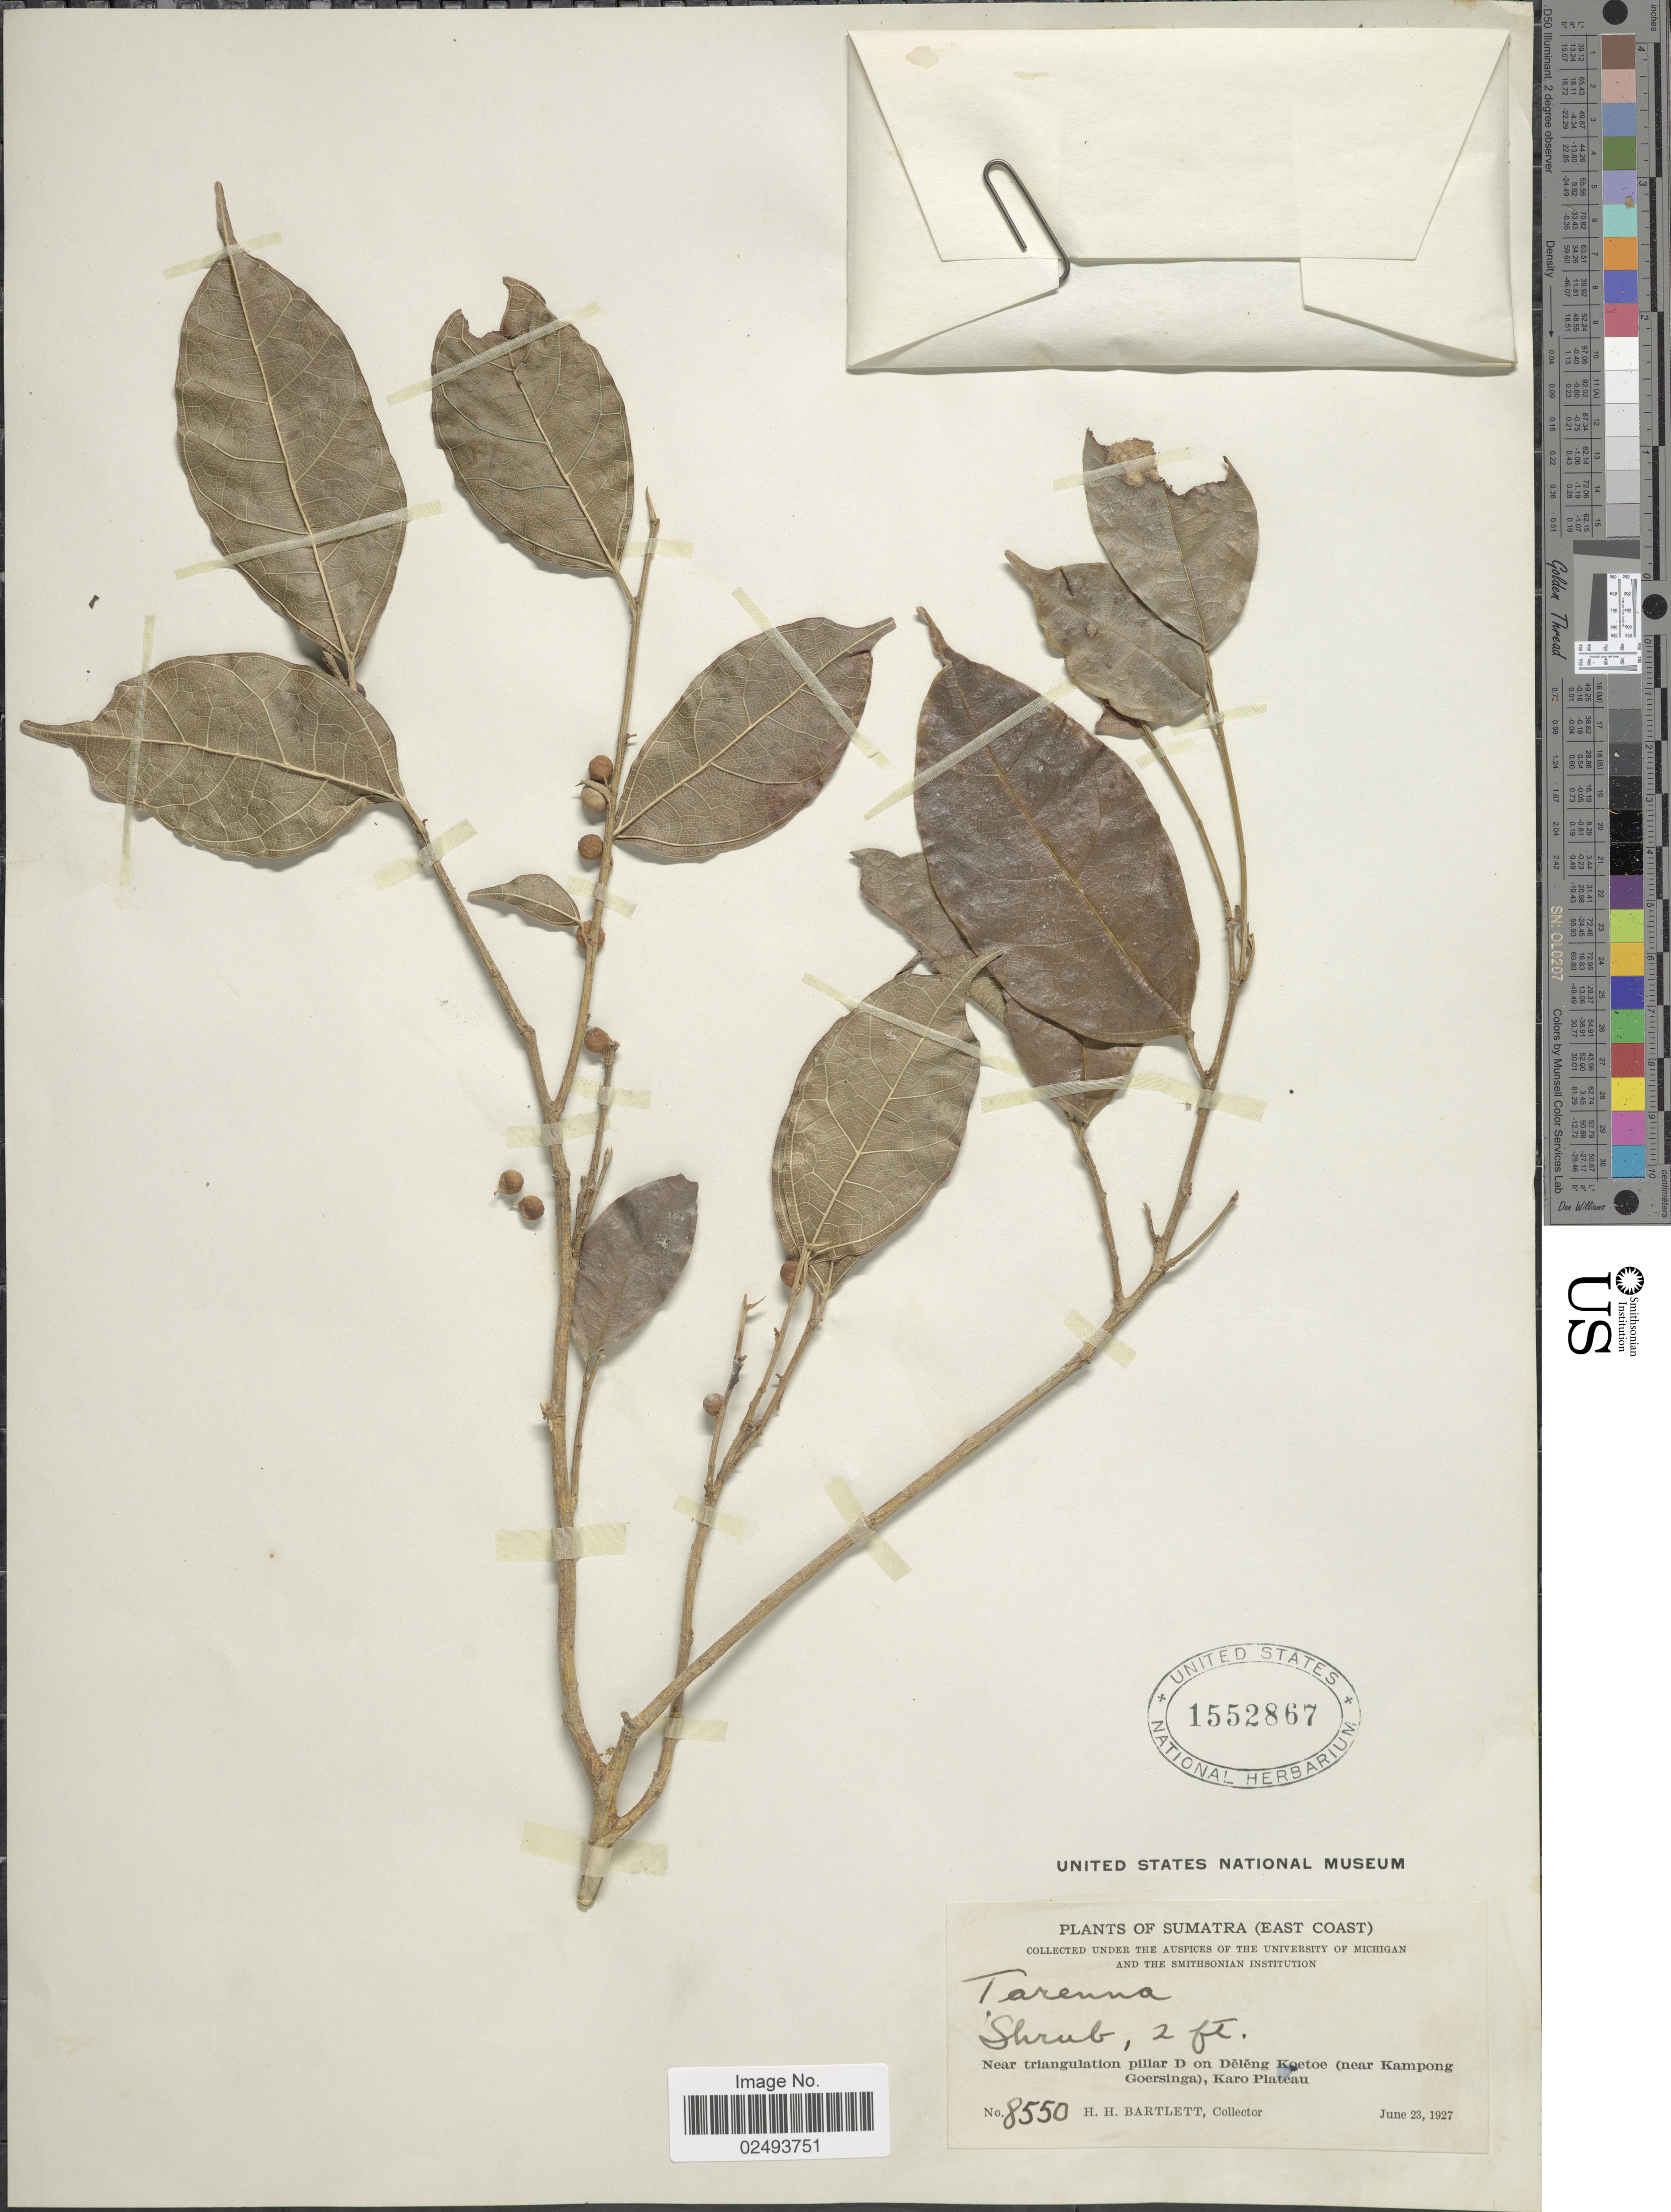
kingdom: Plantae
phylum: Tracheophyta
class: Magnoliopsida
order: Gentianales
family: Rubiaceae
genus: Tarenna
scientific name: Tarenna sp.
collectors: H. H. Bartlett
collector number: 8550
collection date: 1927-06-23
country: Indonesia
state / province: Sumatra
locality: Sumatra (East Coast), Near triangulation pillar D on Deleng Koetoe (near Kampong Goersinga), Karo Plateau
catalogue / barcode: US 1552867